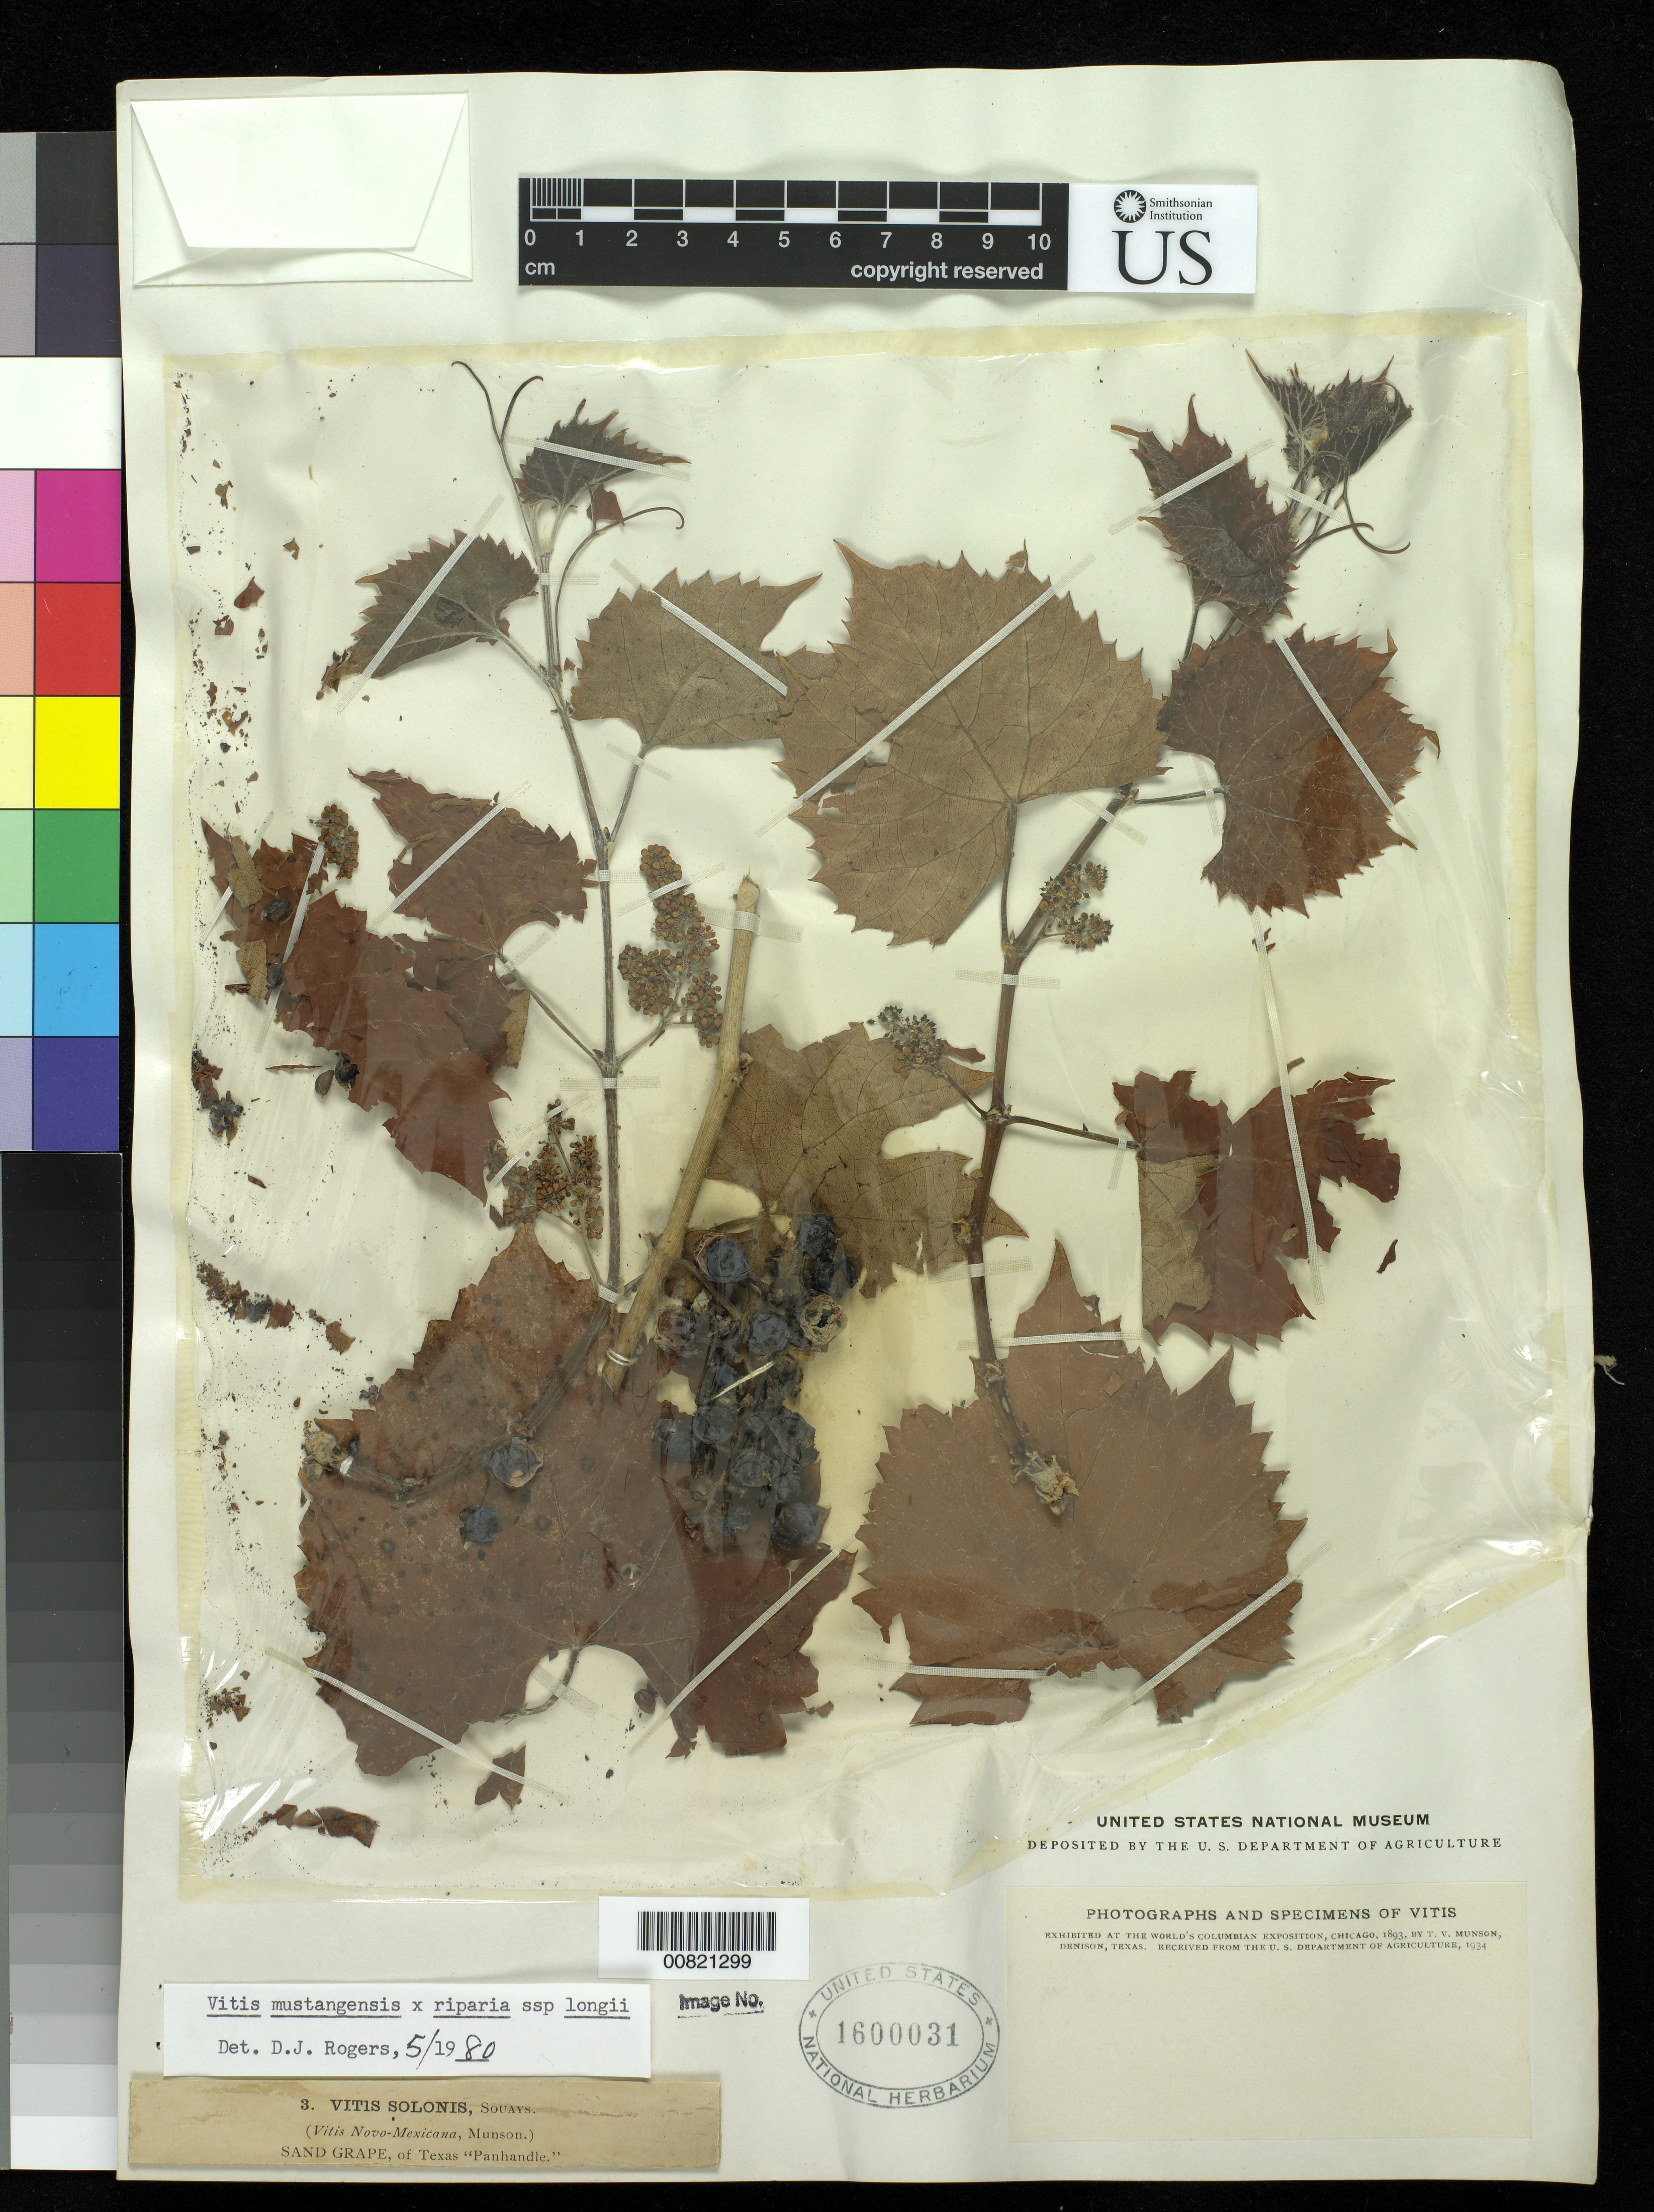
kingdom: Plantae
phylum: Tracheophyta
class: Magnoliopsida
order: Vitales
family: Vitaceae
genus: Vitis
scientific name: Vitis mustangensis x V. riparia subsp. longii (W.R. Prince & Prince) D.J. Rogers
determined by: Rogers, D. J.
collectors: T. V. Munson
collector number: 3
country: United States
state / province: Texas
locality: Texas Panhandle.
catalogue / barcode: US 1600031